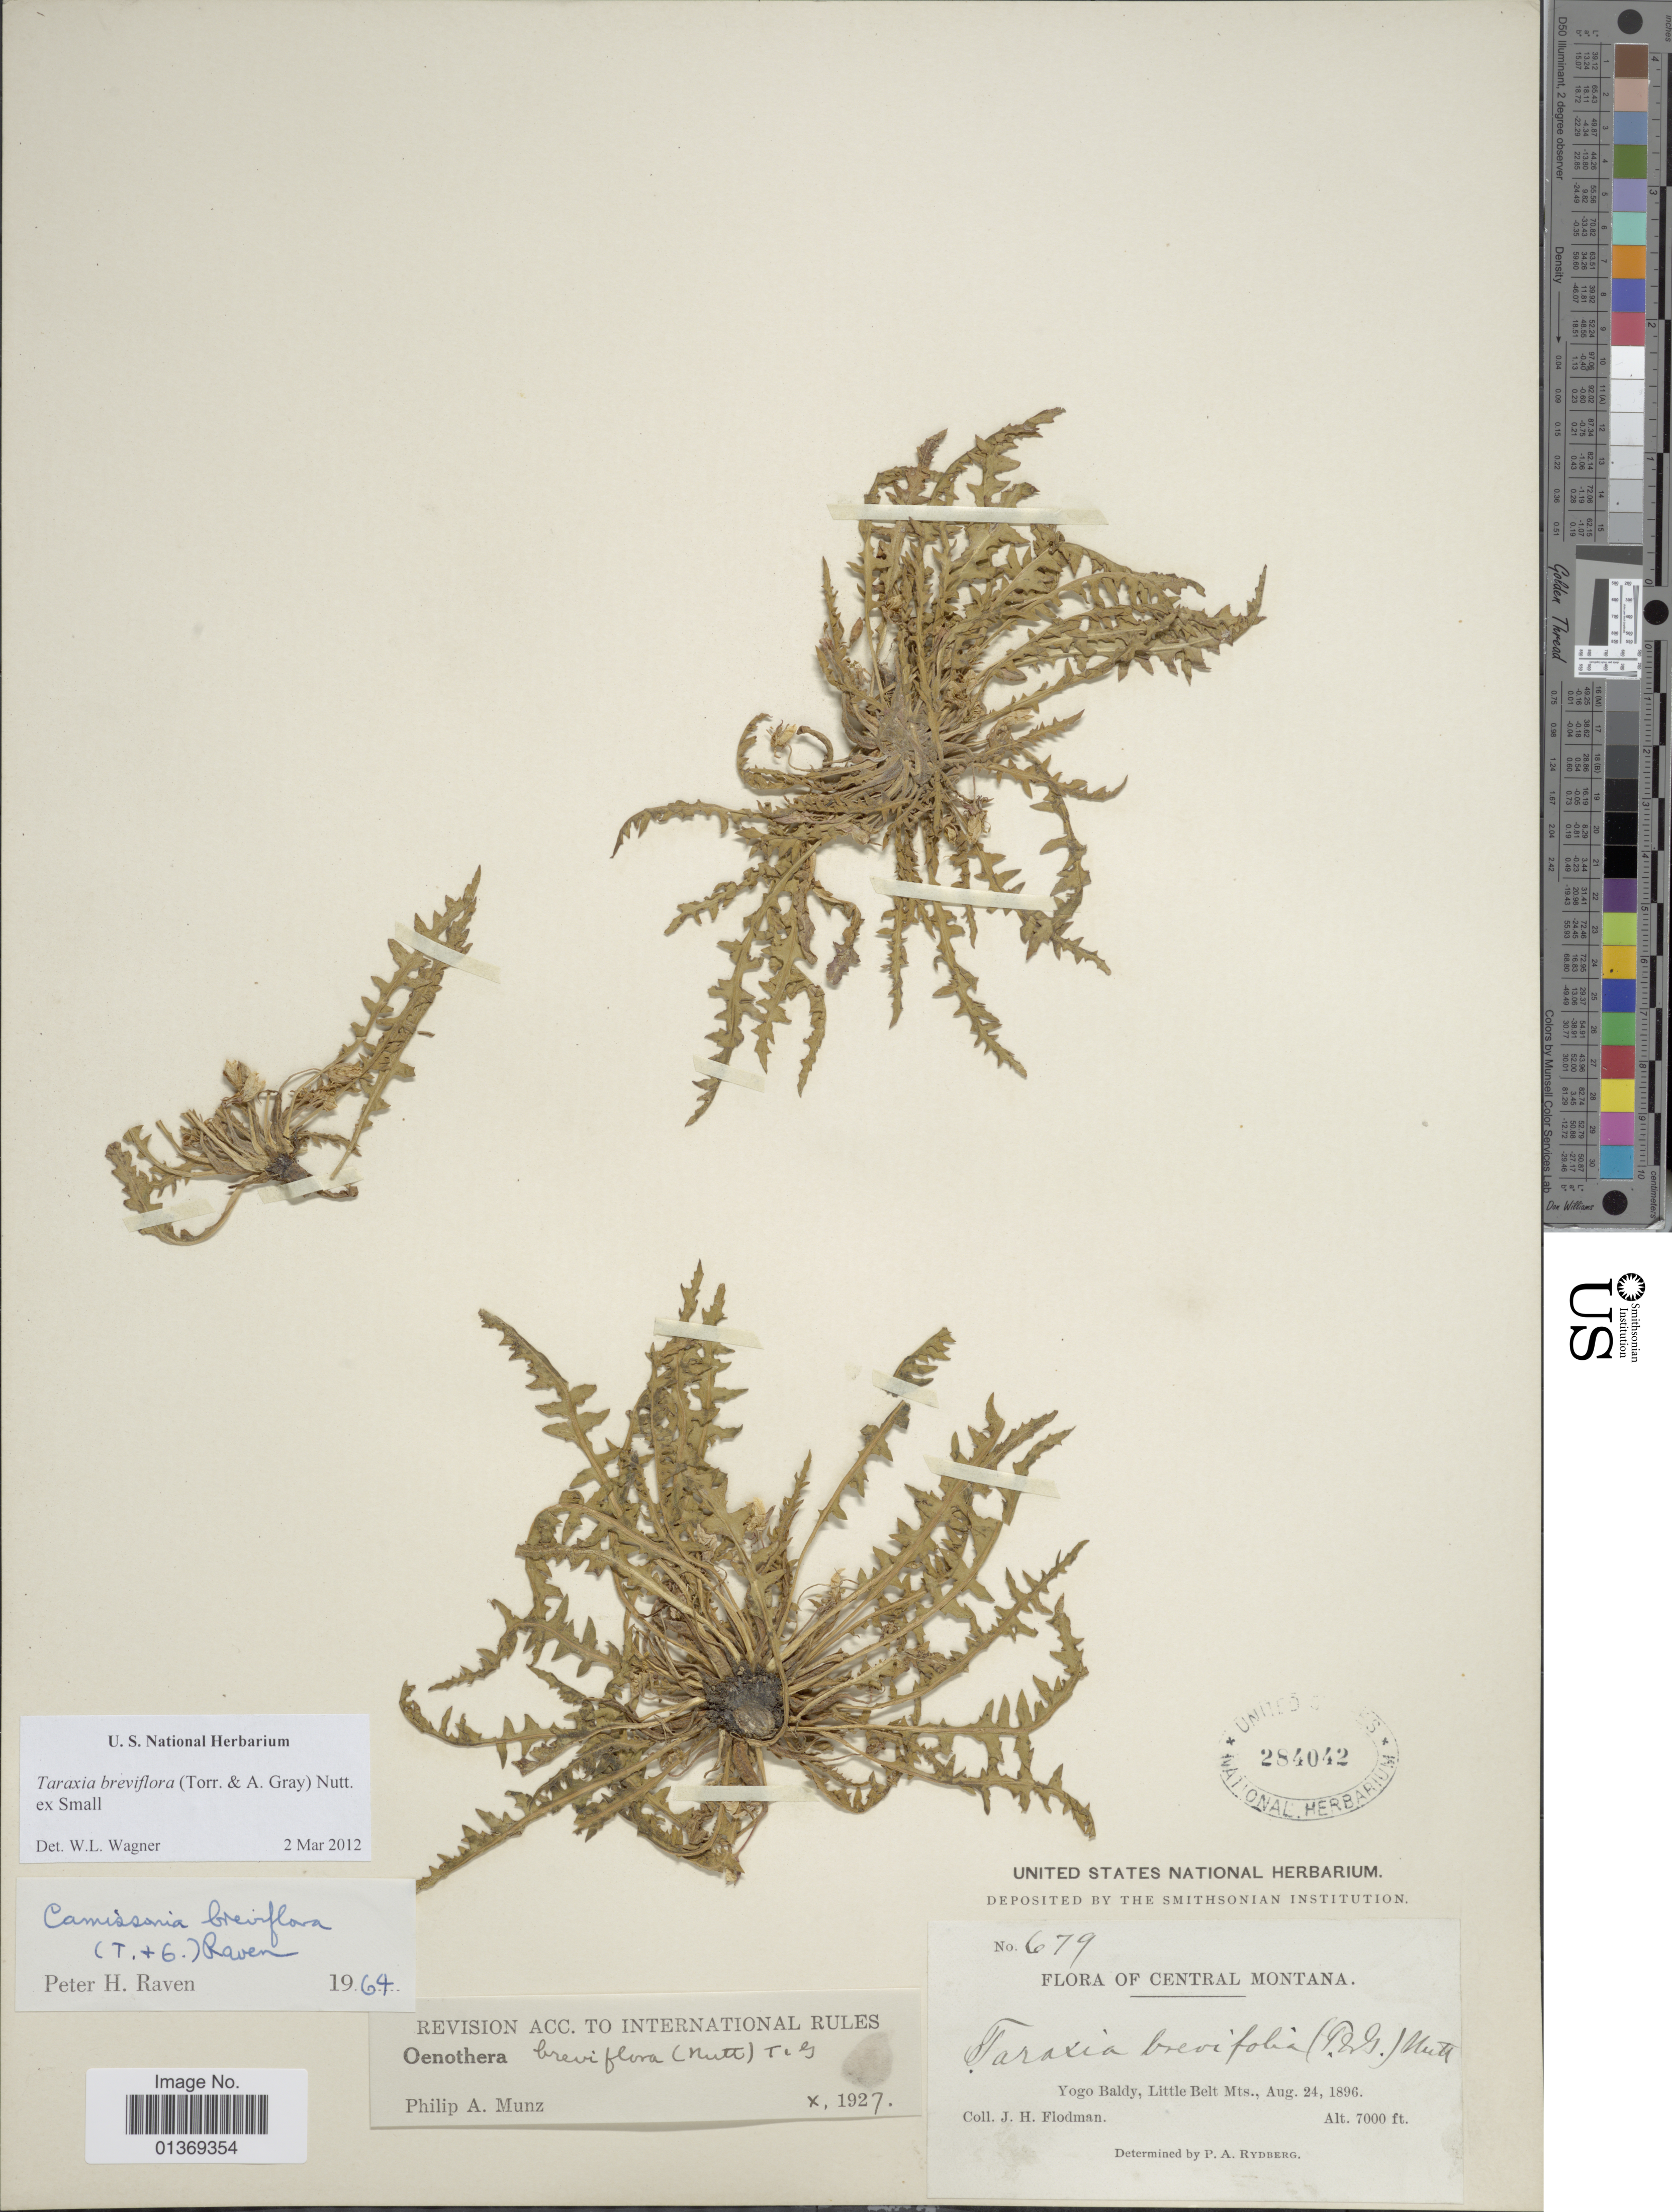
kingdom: Plantae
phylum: Tracheophyta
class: Magnoliopsida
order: Myrtales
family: Onagraceae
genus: Taraxia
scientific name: Taraxia breviflora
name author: (Torr. & A. Gray) Nutt. ex Small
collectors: J. Flodman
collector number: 679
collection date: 1896-08-24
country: United States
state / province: Montana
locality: Central Montana, Yogo Baldy, Little Belt Mts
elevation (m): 2134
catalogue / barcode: US 284042